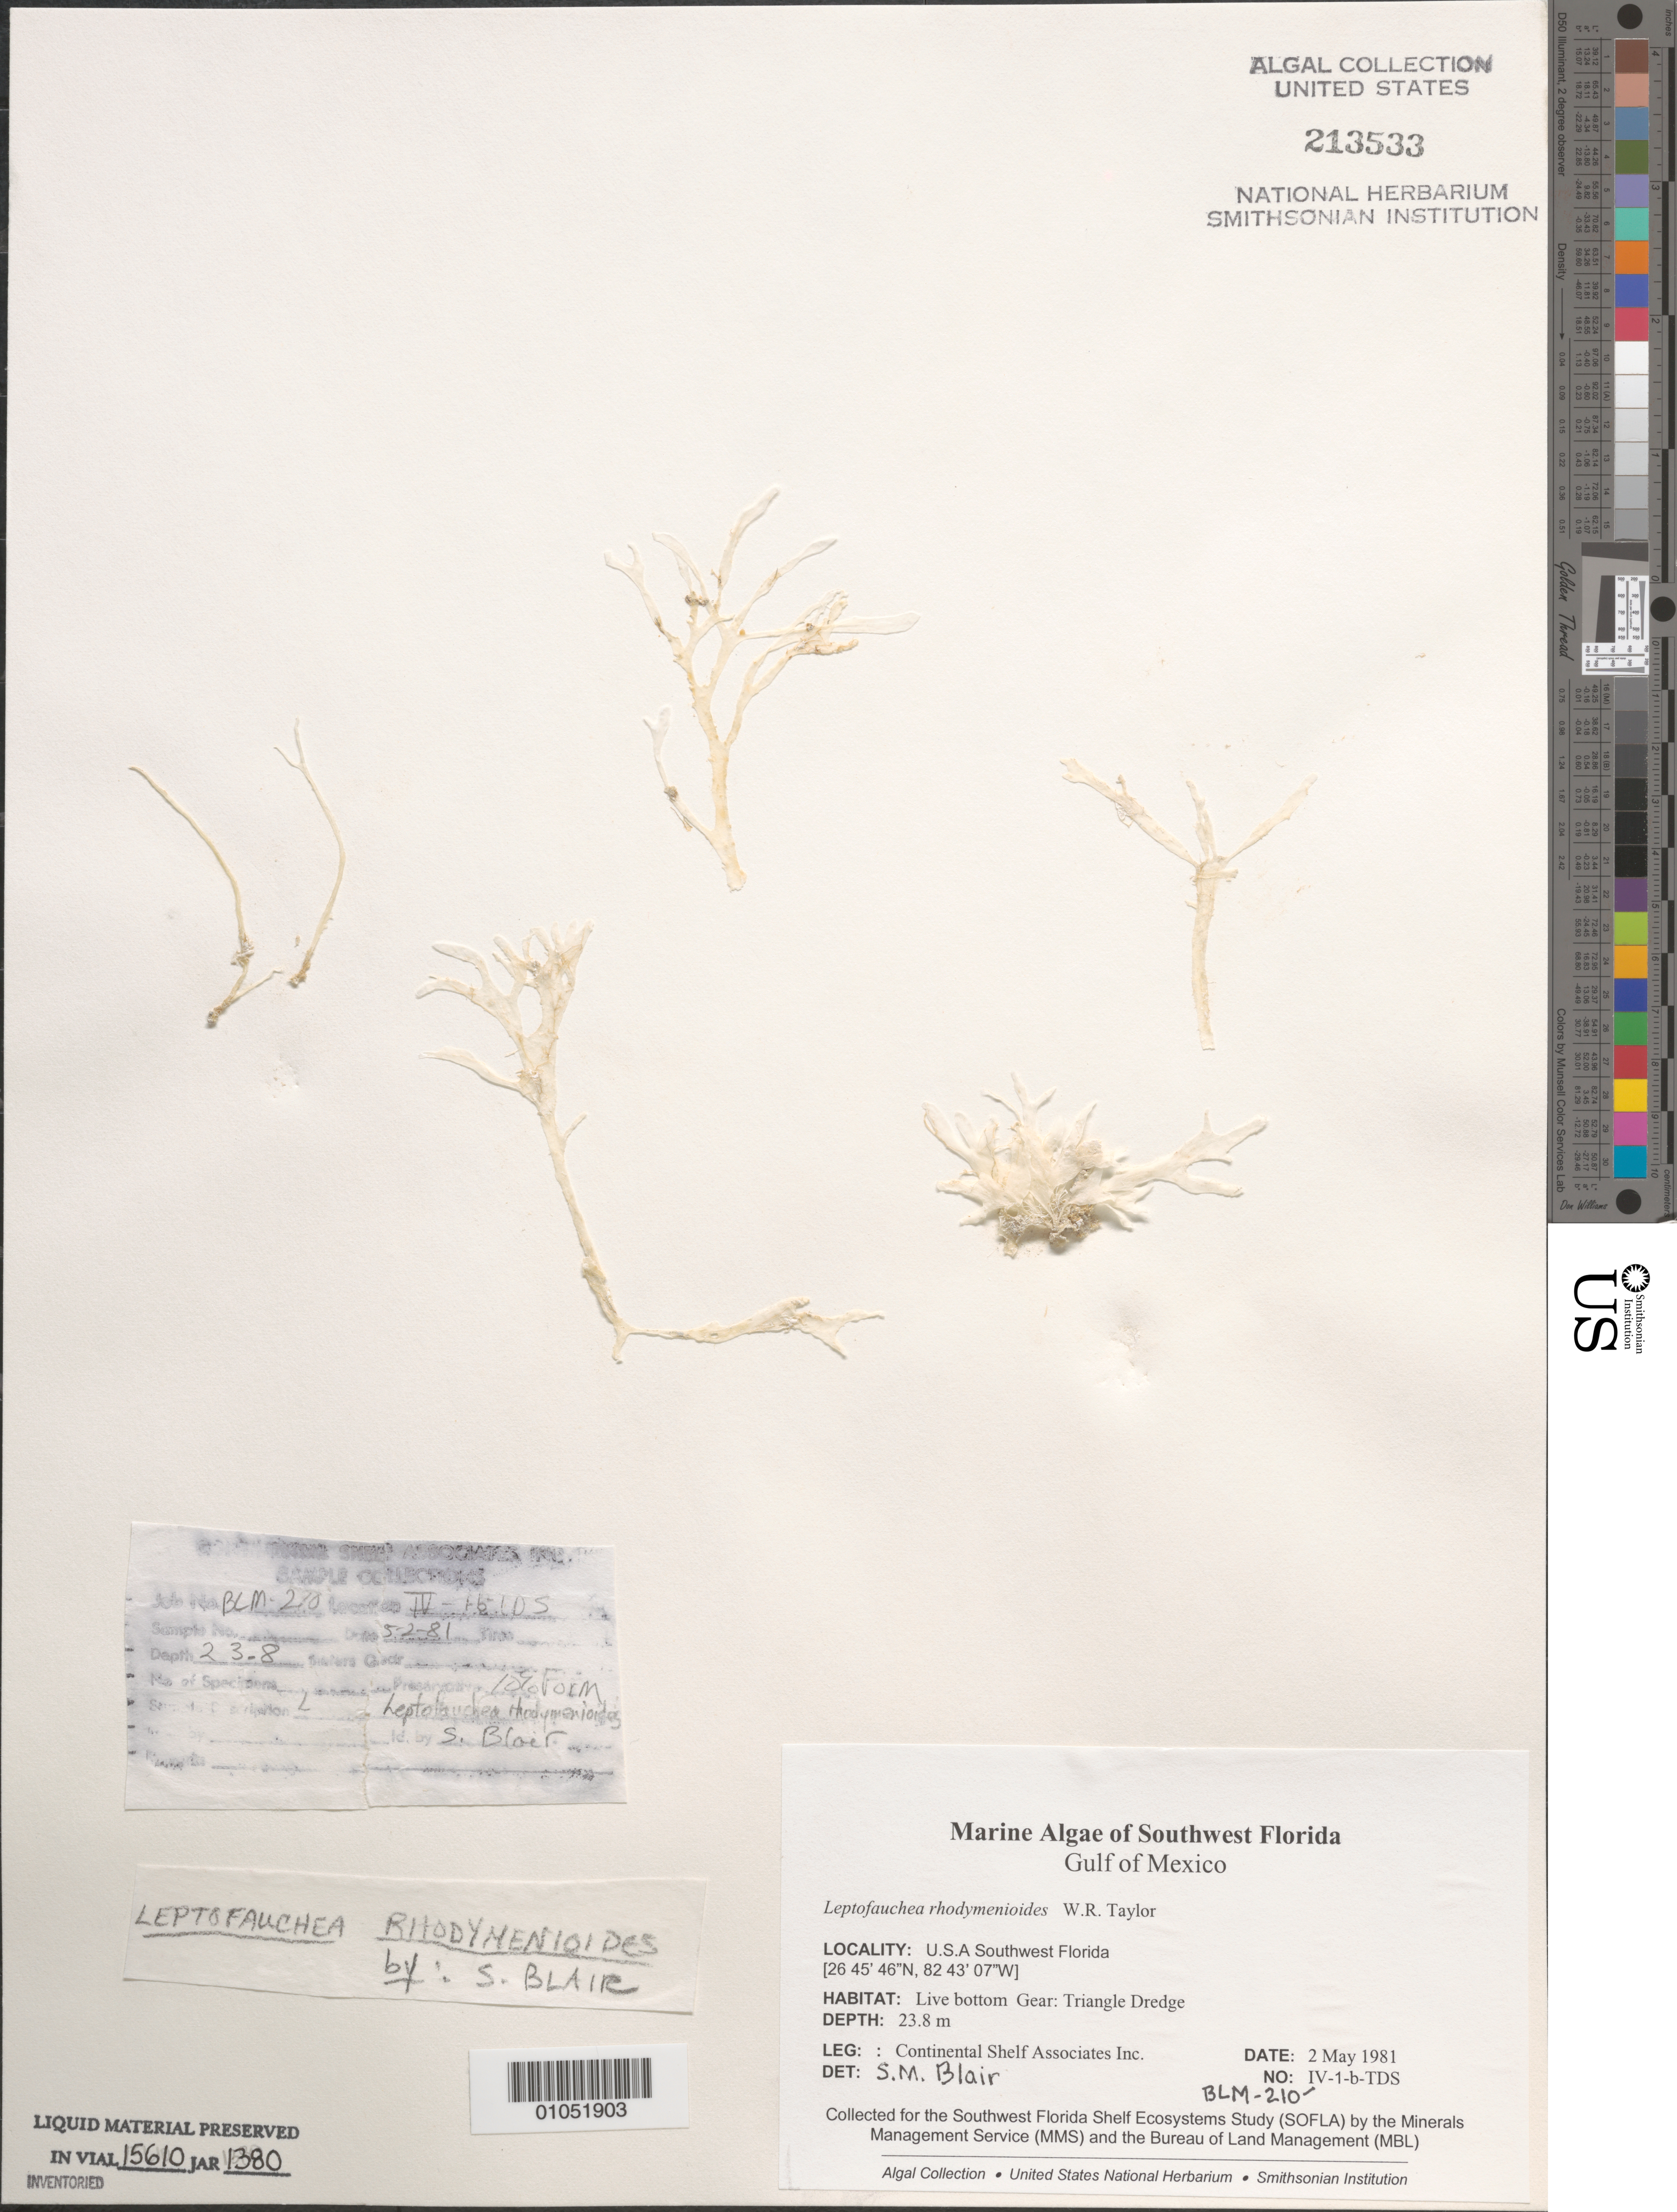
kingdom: Plantae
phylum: Rhodophyta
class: Florideophyceae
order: Rhodymeniales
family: Faucheaceae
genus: Leptofauchea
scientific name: Leptofauchea rhodymenioides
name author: W.R. Taylor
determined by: Blair, S. M.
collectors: Continental Shelf Associates for the MMS/BLM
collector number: BLM-210-IV-1-B-TDS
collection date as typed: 02 May 1981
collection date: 1981-05-02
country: United States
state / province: Florida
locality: Gulf of Mexico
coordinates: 26 45'46"N, 82 43'07"W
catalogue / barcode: US 213533